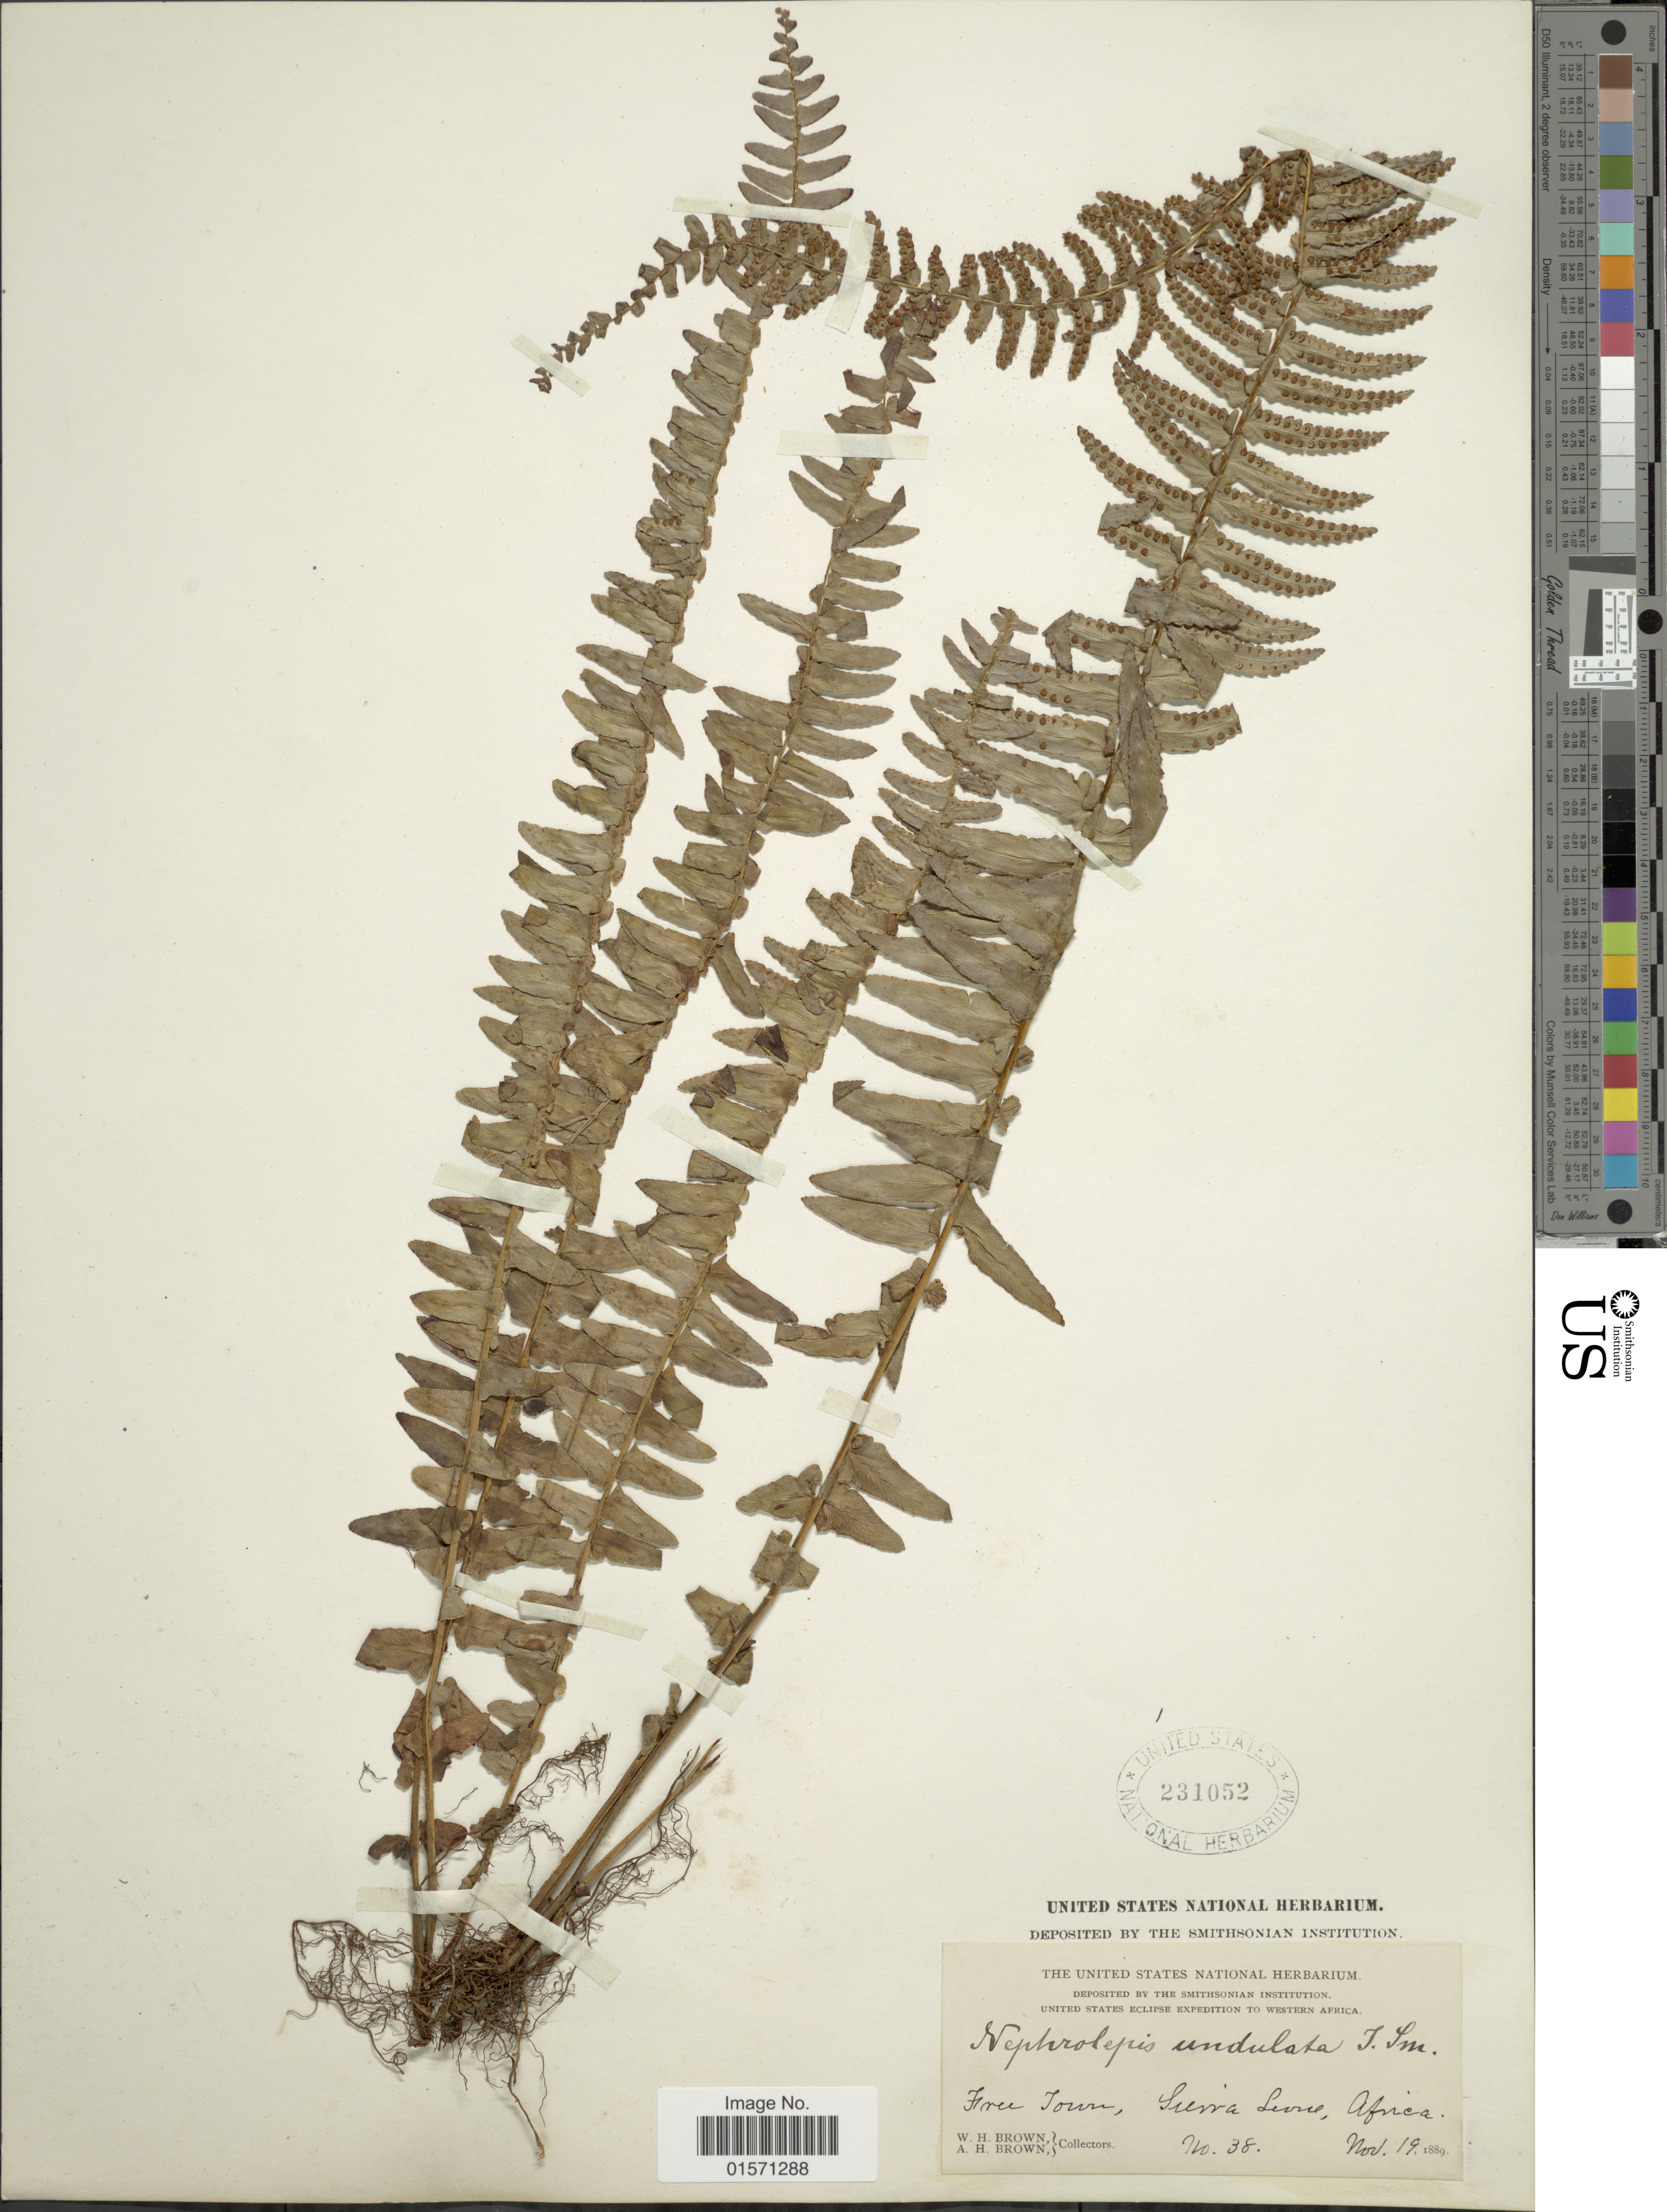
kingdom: Plantae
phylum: Tracheophyta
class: Polypodiopsida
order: Polypodiales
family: Nephrolepidaceae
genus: Nephrolepis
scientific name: Nephrolepis tuberosa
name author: (Willd.) C. Presl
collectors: W. H. Brown & A. H. Brown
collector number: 38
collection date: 1889-11-19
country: Sierra Leone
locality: Western Africa. Free Town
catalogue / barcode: US 231052